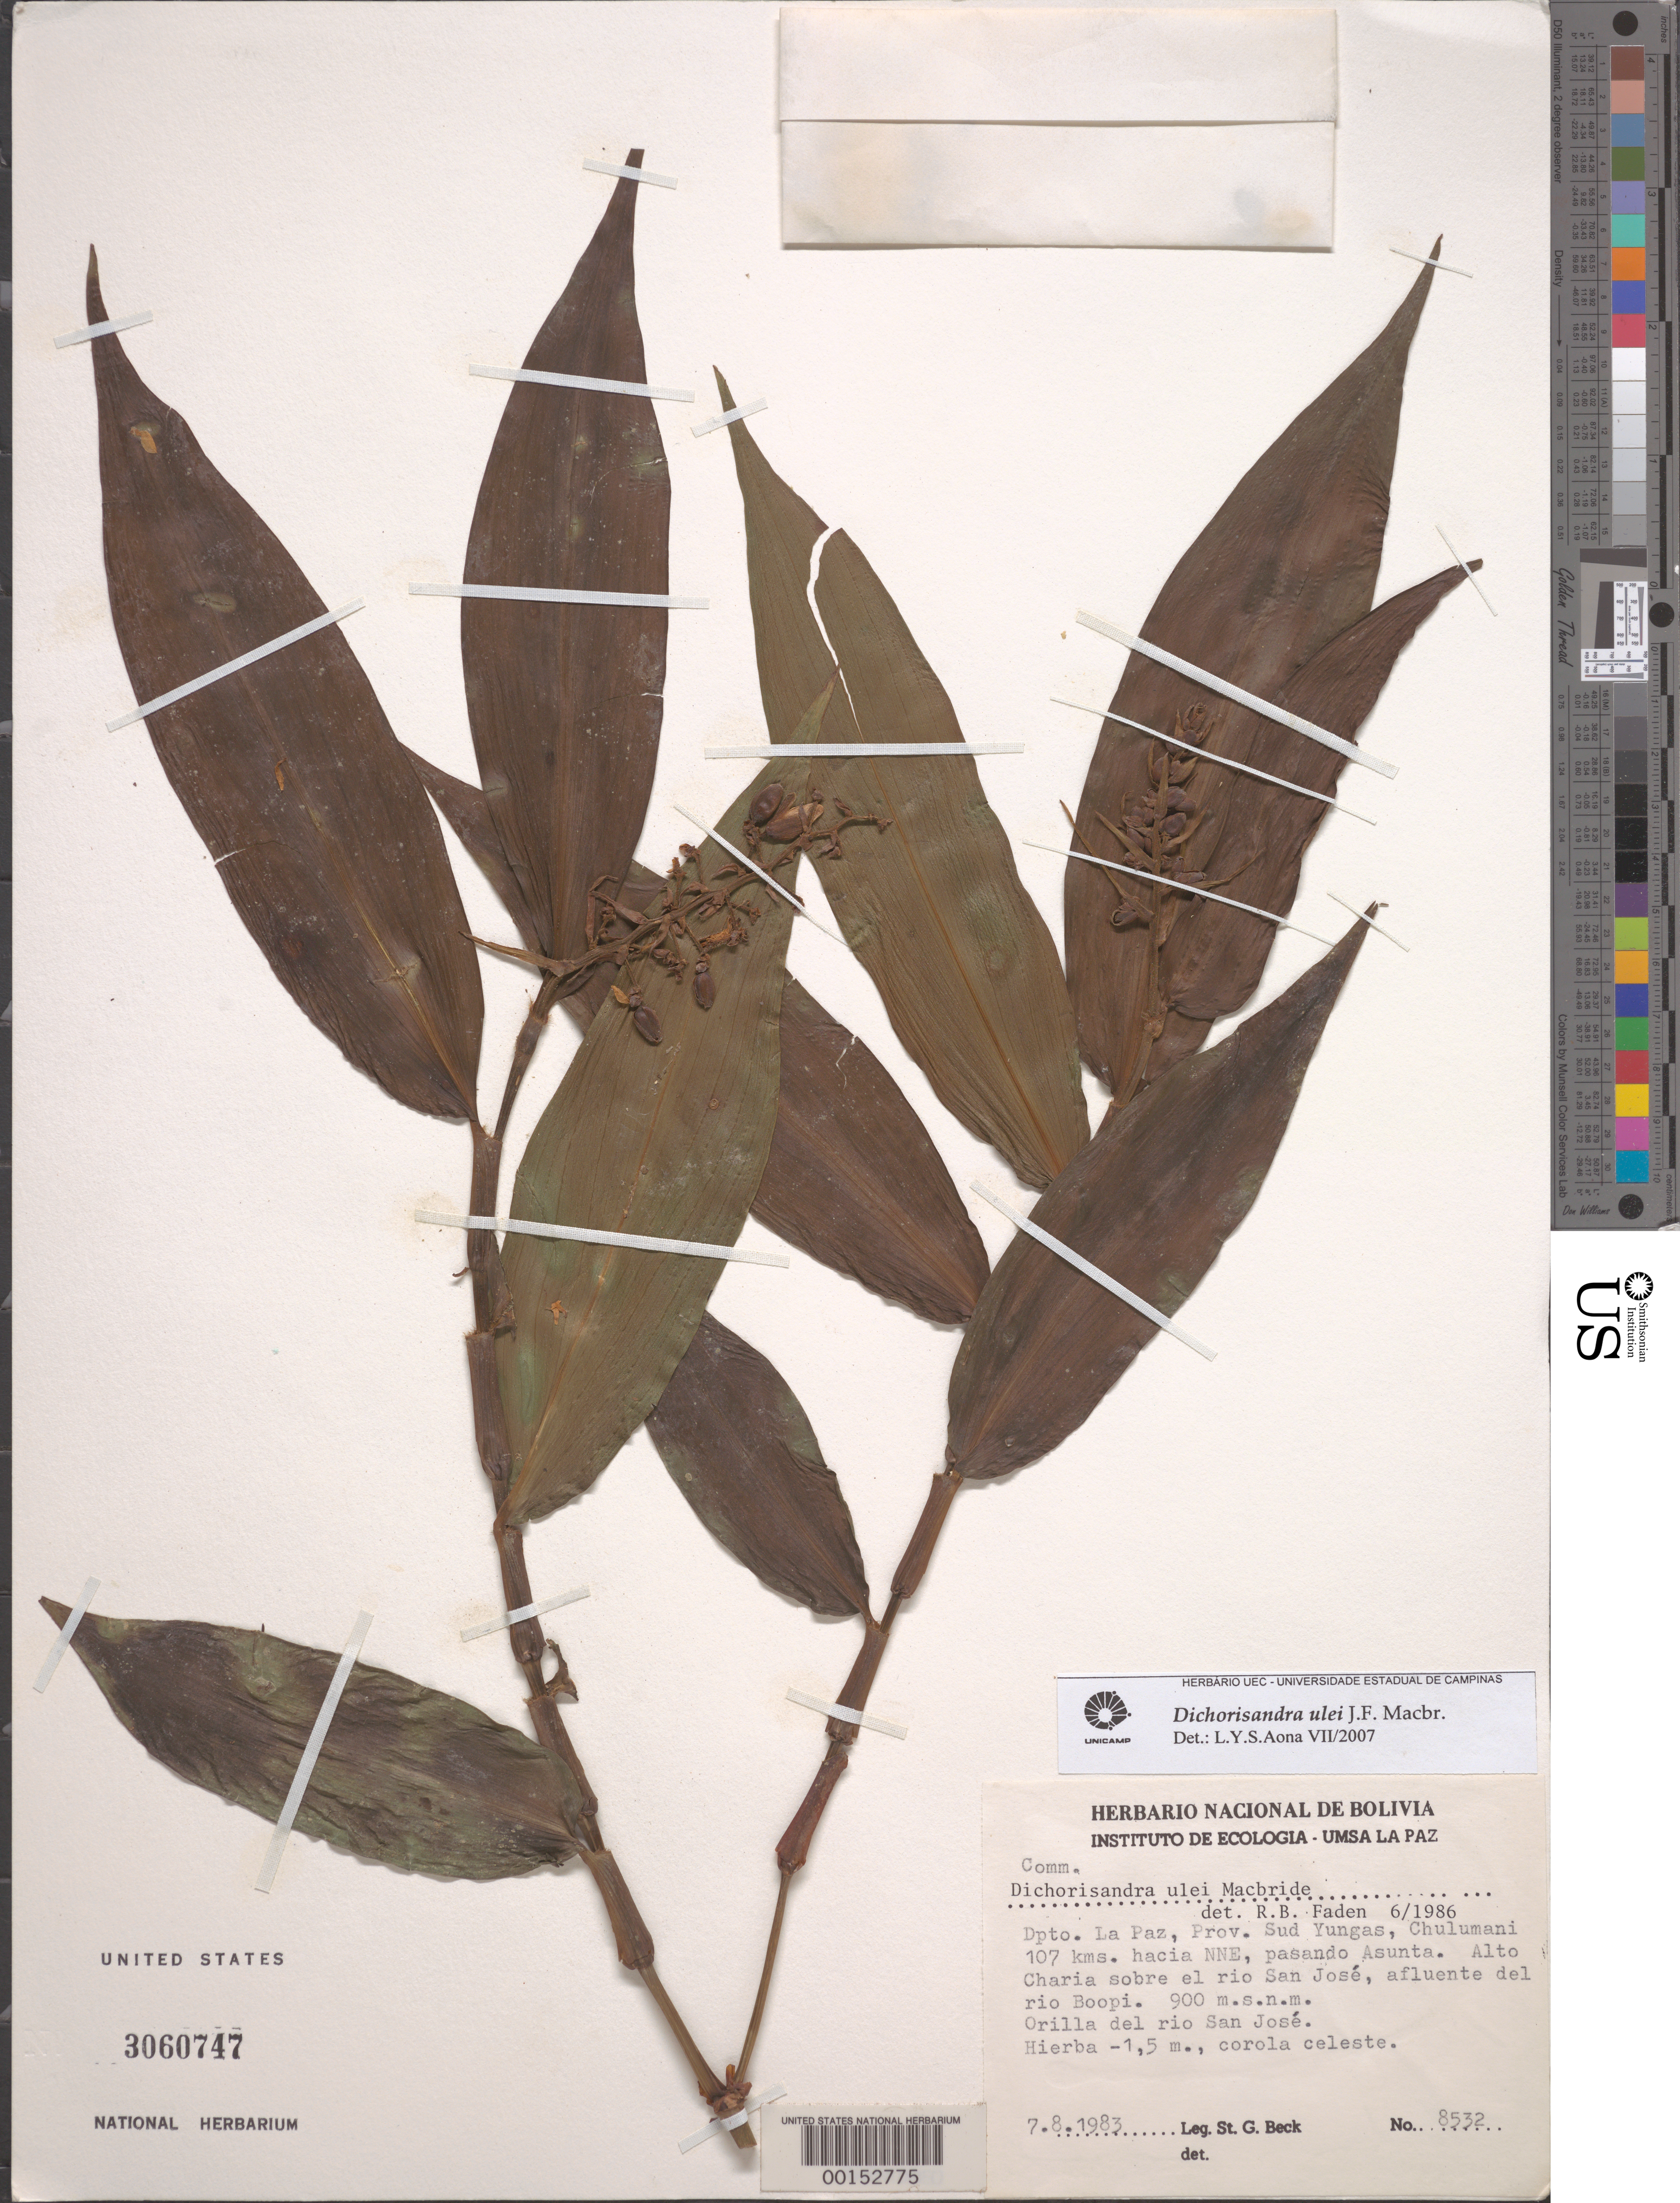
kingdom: Plantae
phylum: Tracheophyta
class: Liliopsida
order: Commelinales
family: Commelinaceae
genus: Dichorisandra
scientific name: Dichorisandra ulei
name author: J.F. Macbr.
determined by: Faden, Robert B., (US), Smithsonian Institution - National Museum of Natural History (UNITED STATES)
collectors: S. G. Beck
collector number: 8532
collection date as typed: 07 Aug 1983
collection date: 1983-08-07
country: Bolivia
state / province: La Paz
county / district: Sud Yungas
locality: Chulumani, near Rio San Jose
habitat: Riverbank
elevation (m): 900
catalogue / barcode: US 3060747